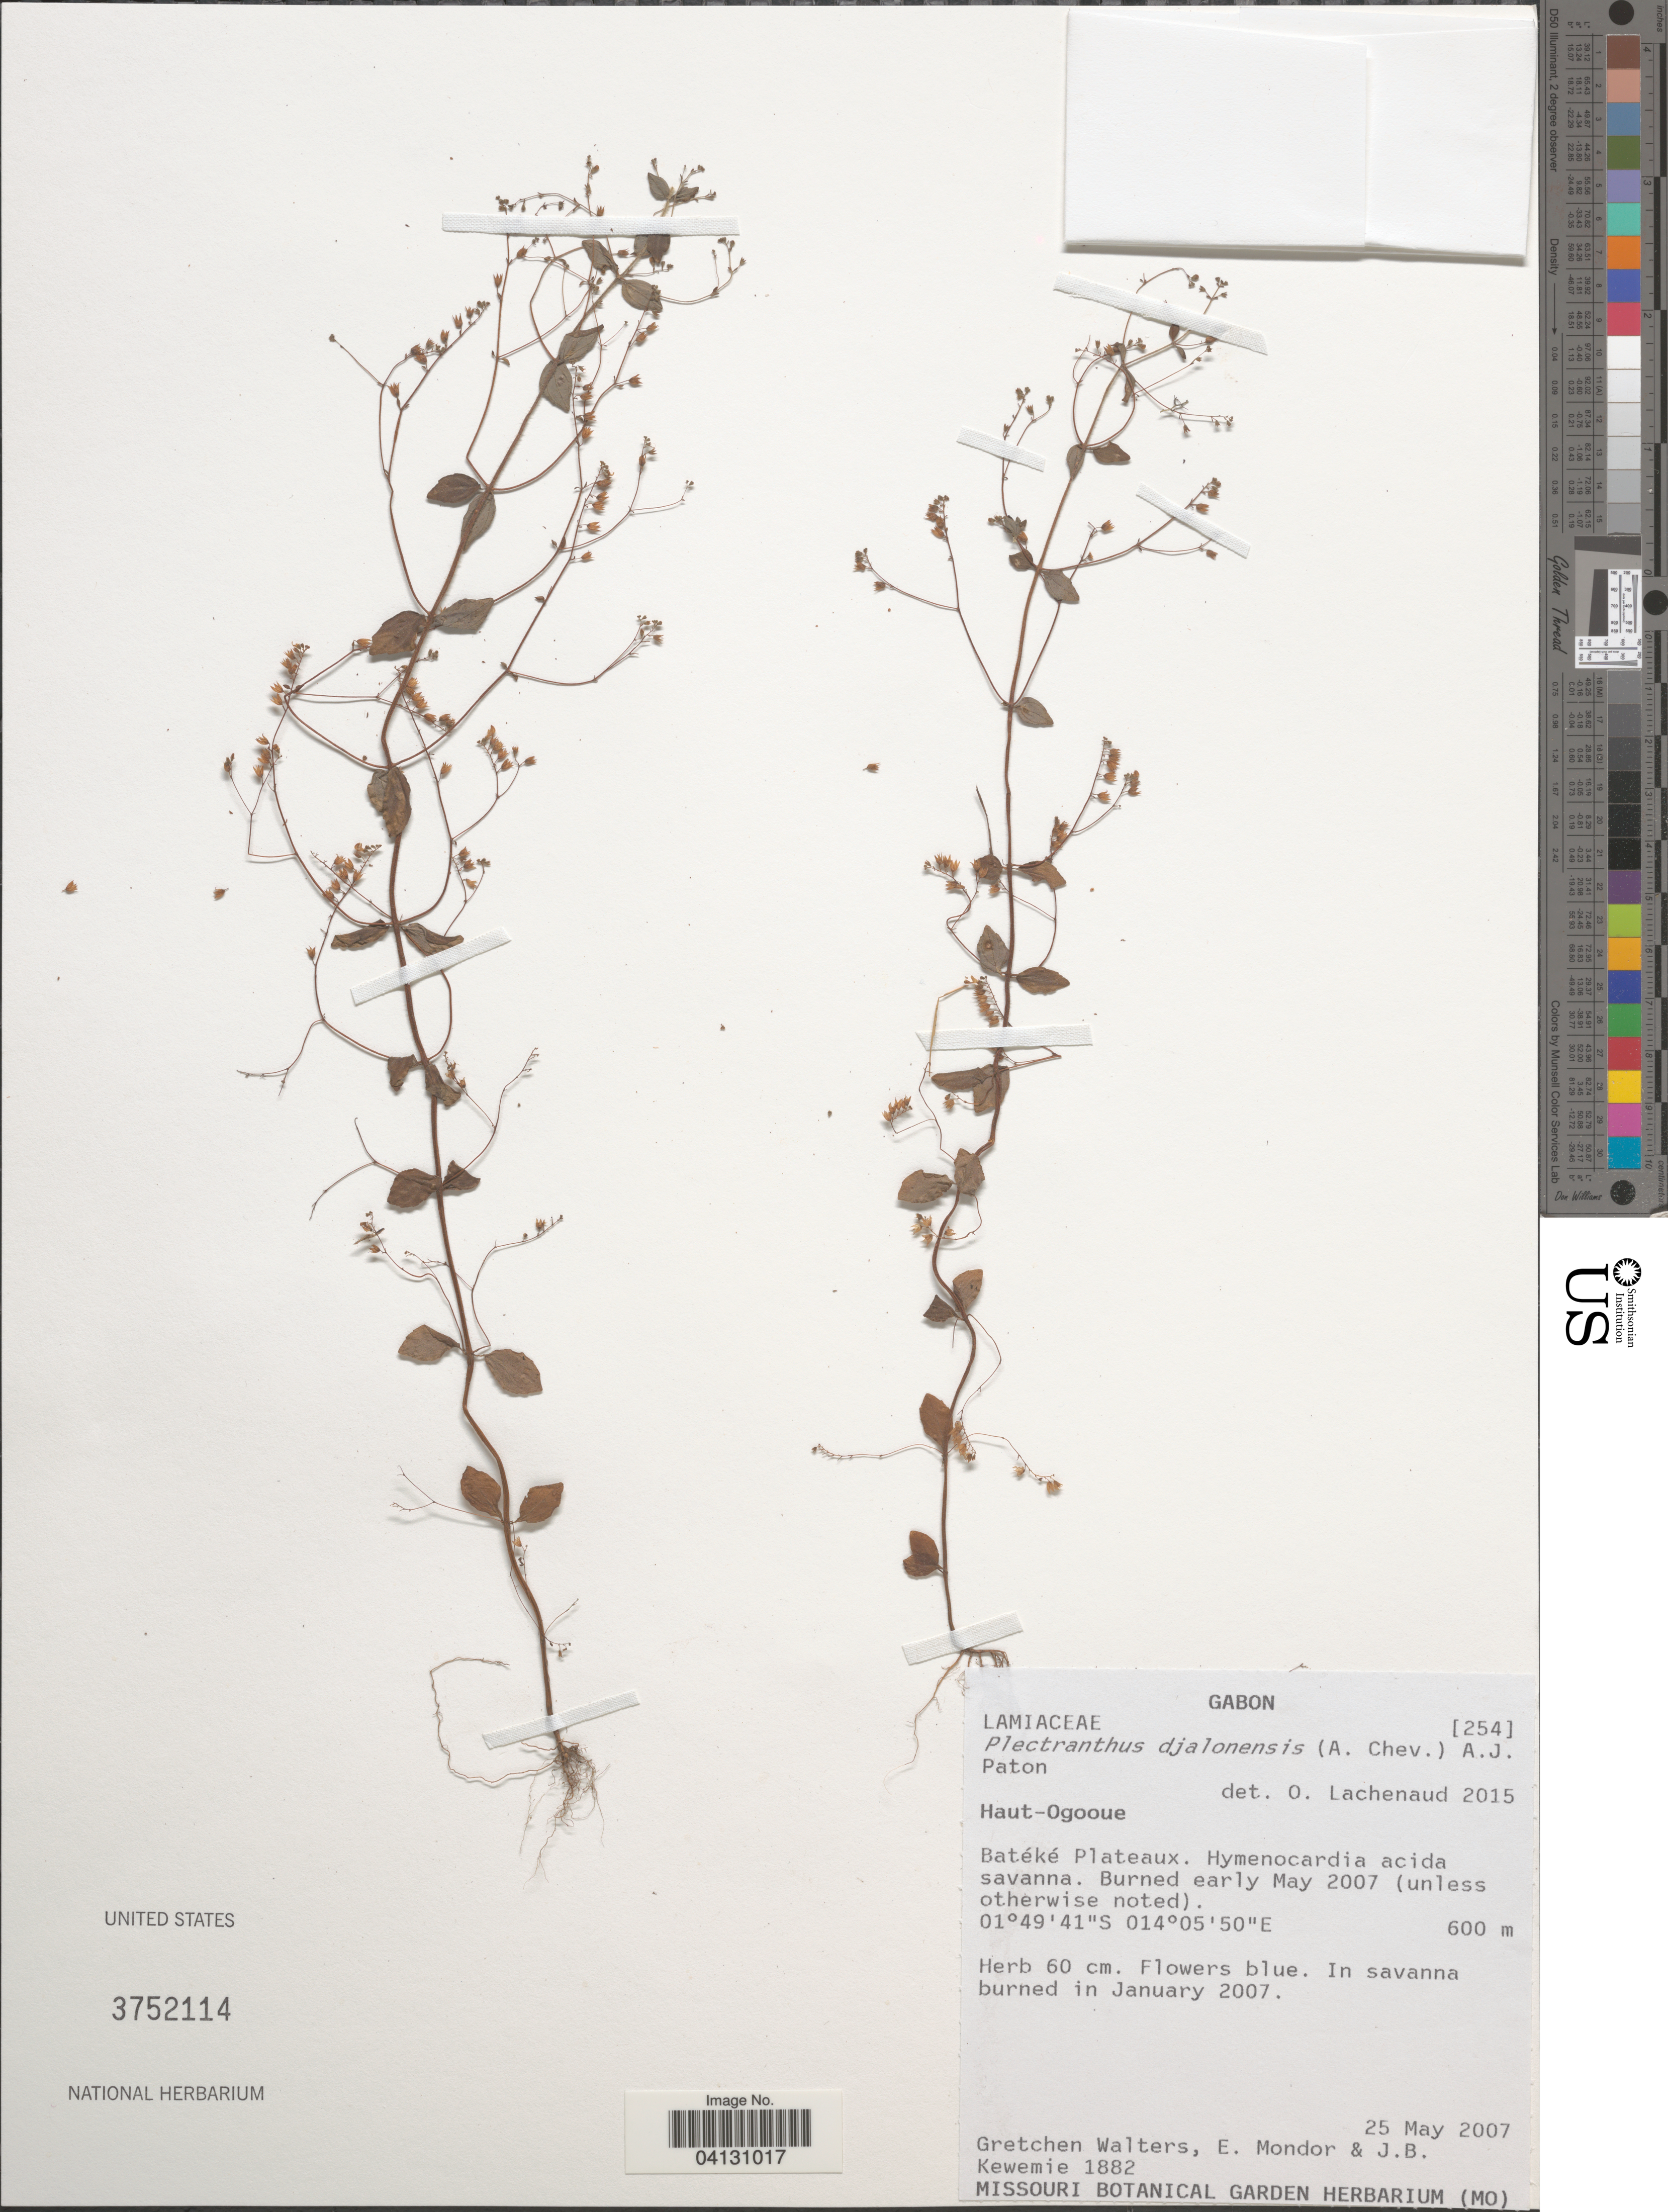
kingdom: Plantae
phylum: Tracheophyta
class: Magnoliopsida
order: Lamiales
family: Lamiaceae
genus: Plectranthus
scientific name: Plectranthus djalonensis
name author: (A. Chev.) A.J. Paton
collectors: G. Walters, E. Mondor & J. Kewemie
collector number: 1882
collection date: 2007-05-25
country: Gabon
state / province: Haut-Ogooue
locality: Batéké Plateaux.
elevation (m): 600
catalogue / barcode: US 3752114